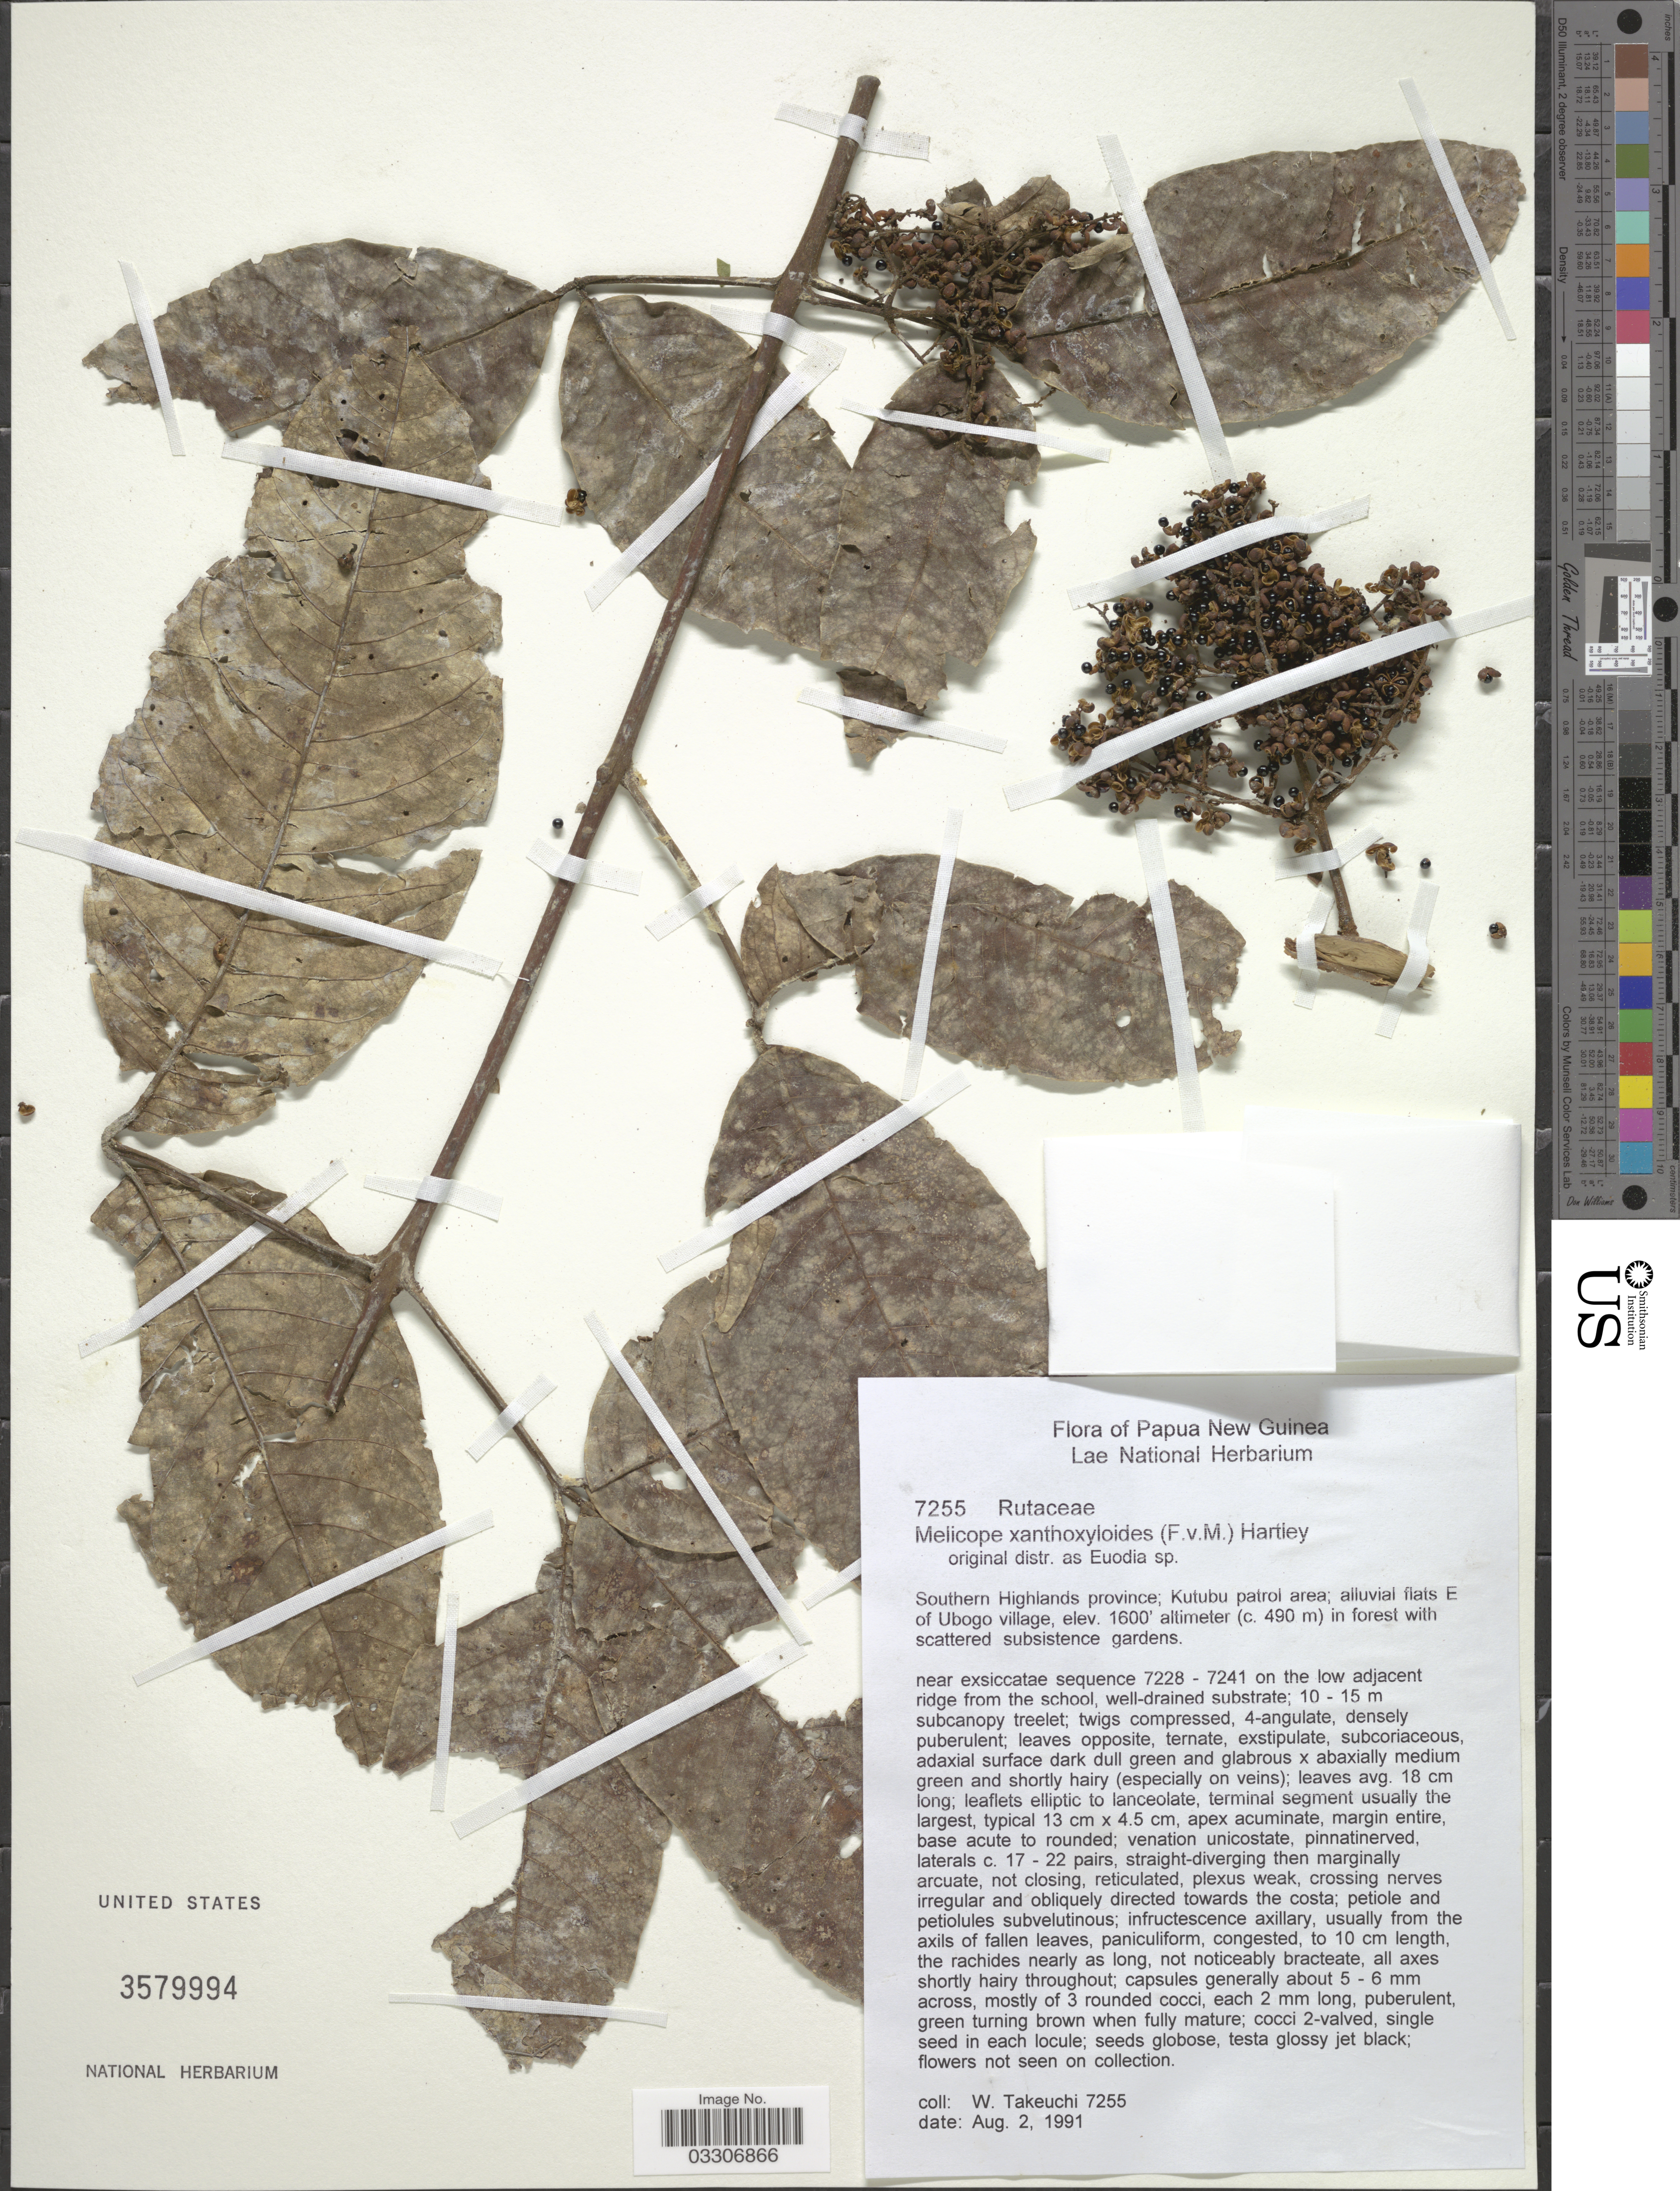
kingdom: Plantae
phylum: Tracheophyta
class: Magnoliopsida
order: Sapindales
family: Rutaceae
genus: Melicope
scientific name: Melicope xanthoxyloides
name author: (F. Muell.) T.G. Hartley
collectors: W. Takeuchi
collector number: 7255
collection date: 1991-08-02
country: Papua New Guinea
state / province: Southern Highlands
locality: Kutubu patrol area; alluvial flats E of Ubogo village.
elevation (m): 488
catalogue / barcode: US 3579994